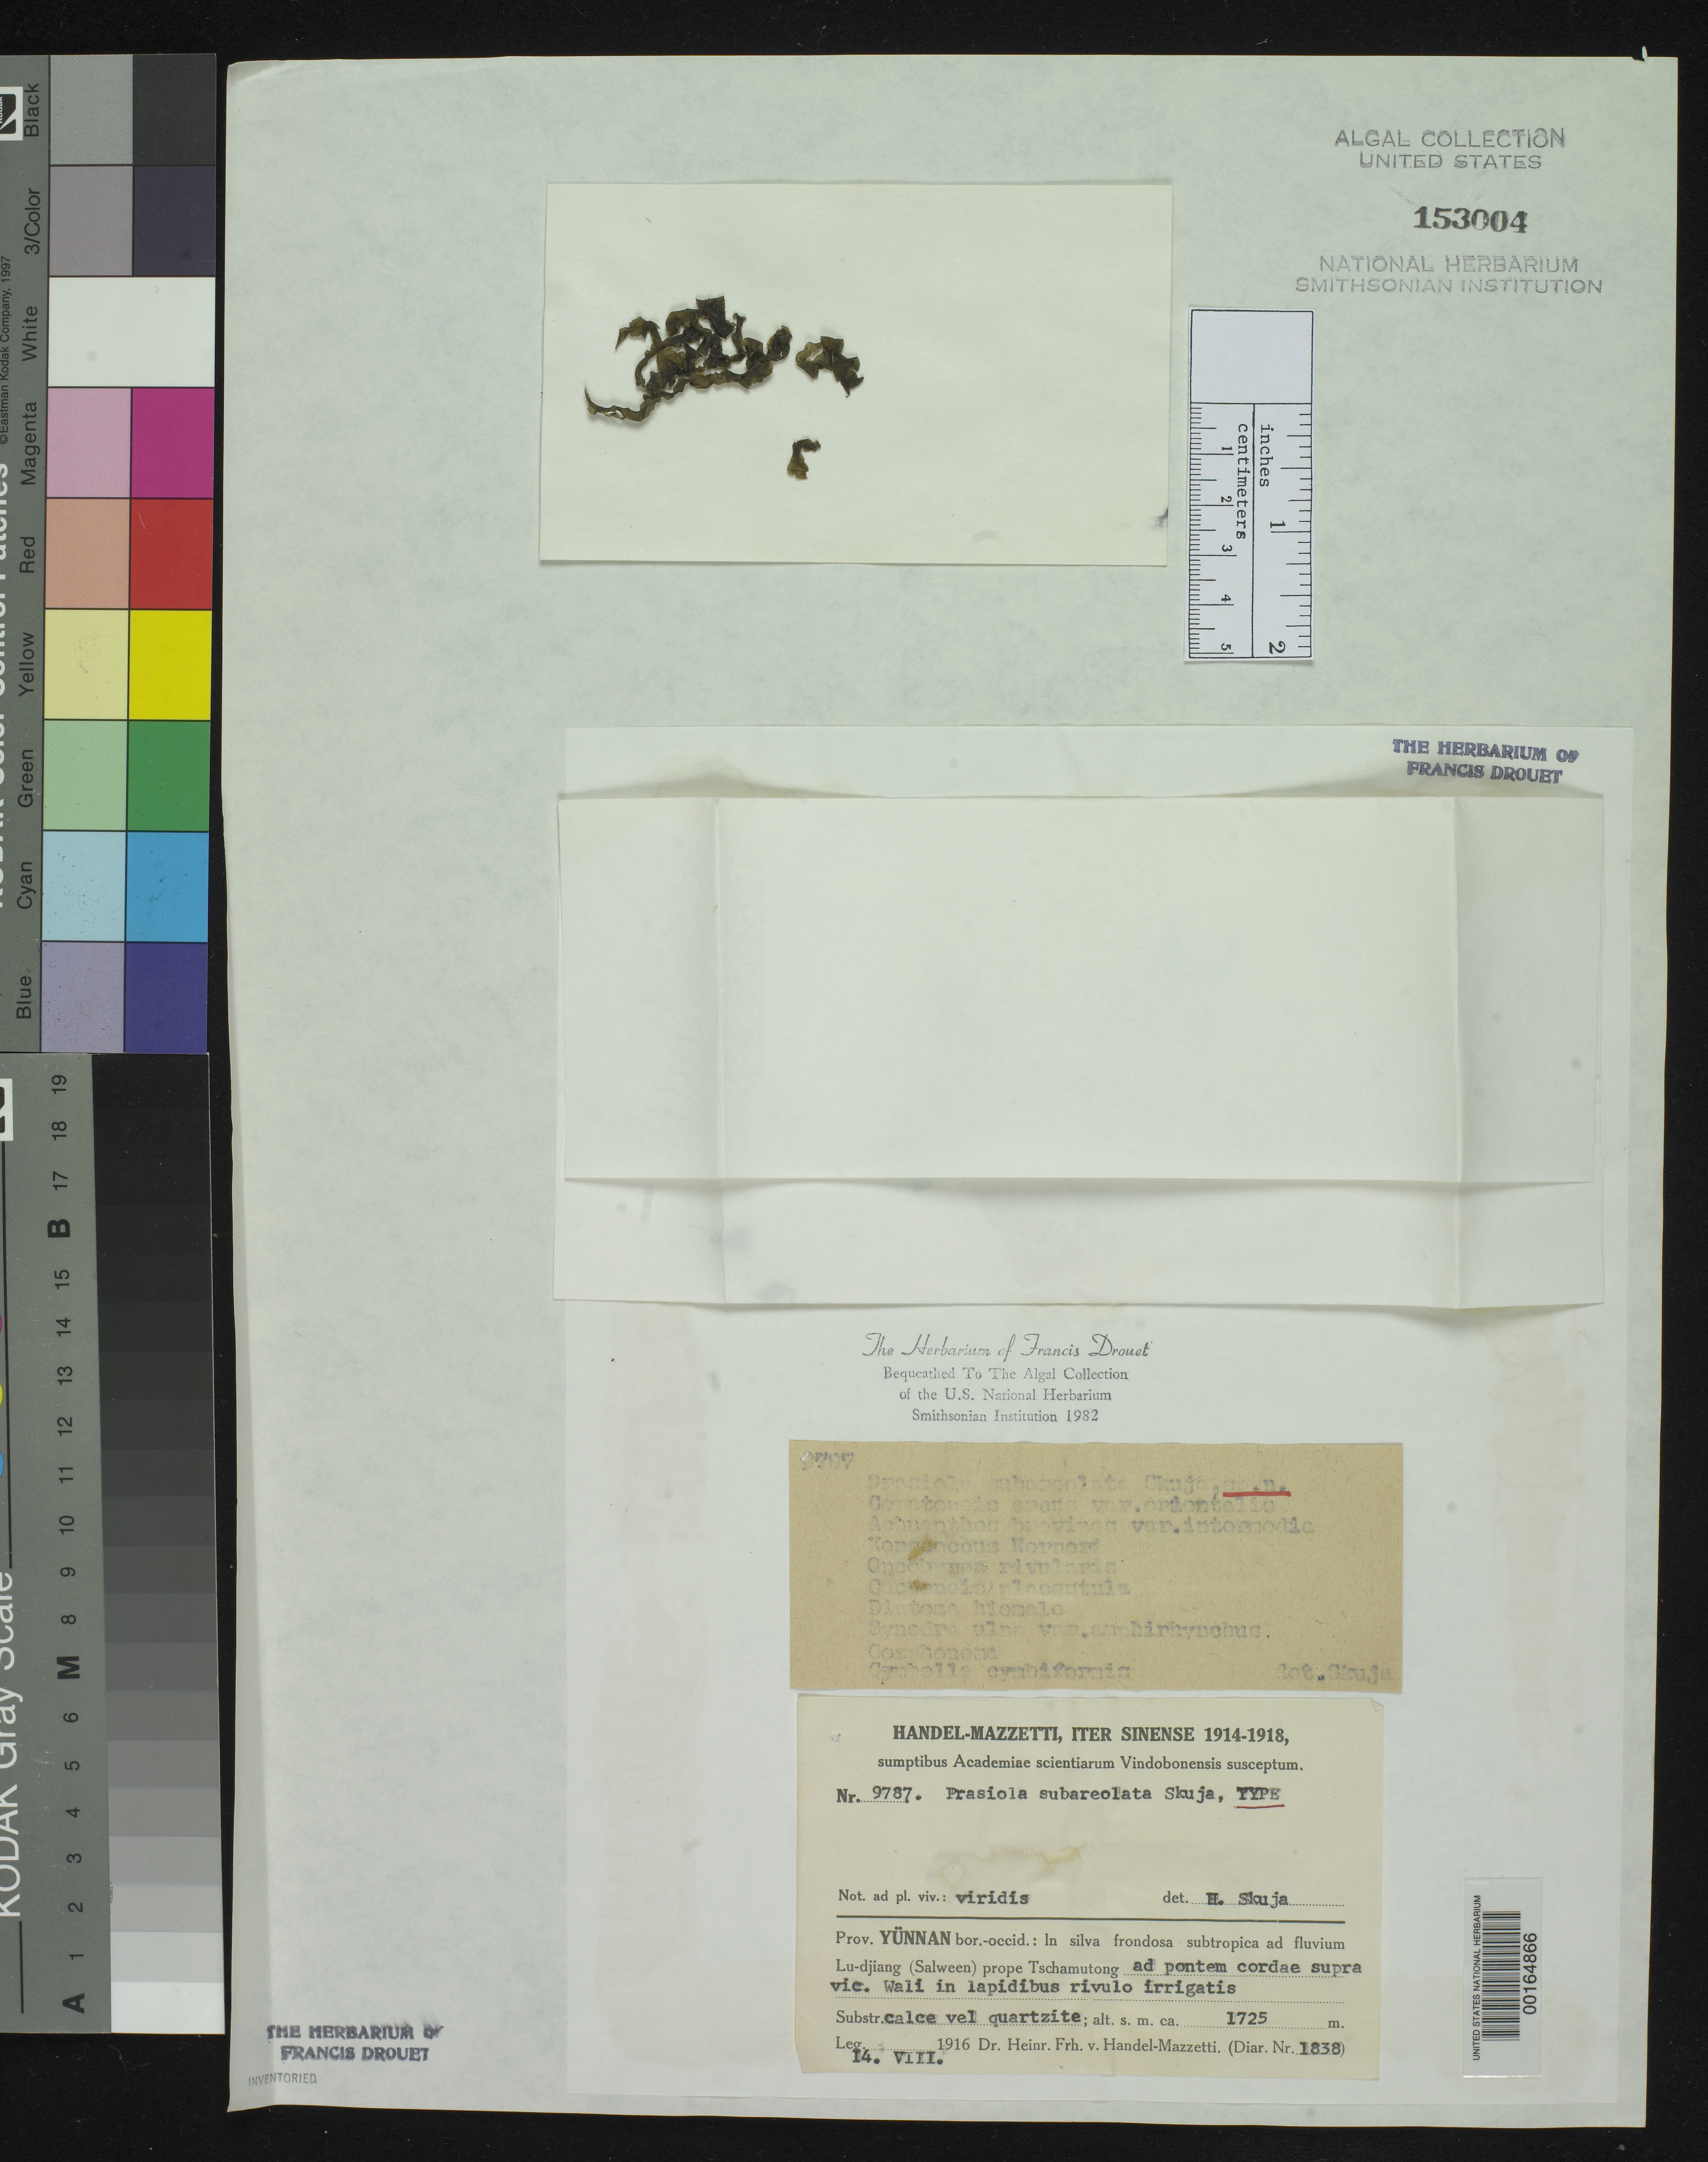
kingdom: Plantae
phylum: Chlorophyta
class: Trebouxiophyceae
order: Prasiolales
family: Prasiolaceae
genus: Prasiola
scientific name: Prasiola subareolata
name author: Skuja in Hand.-Mazz.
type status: Isotype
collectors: H. Handel-Mazzetti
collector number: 9787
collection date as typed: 14 Aug 1916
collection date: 1916-08-14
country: China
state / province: Yunnan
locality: Lu-djiang (Salween) River, near Tschamutong.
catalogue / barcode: US 153004